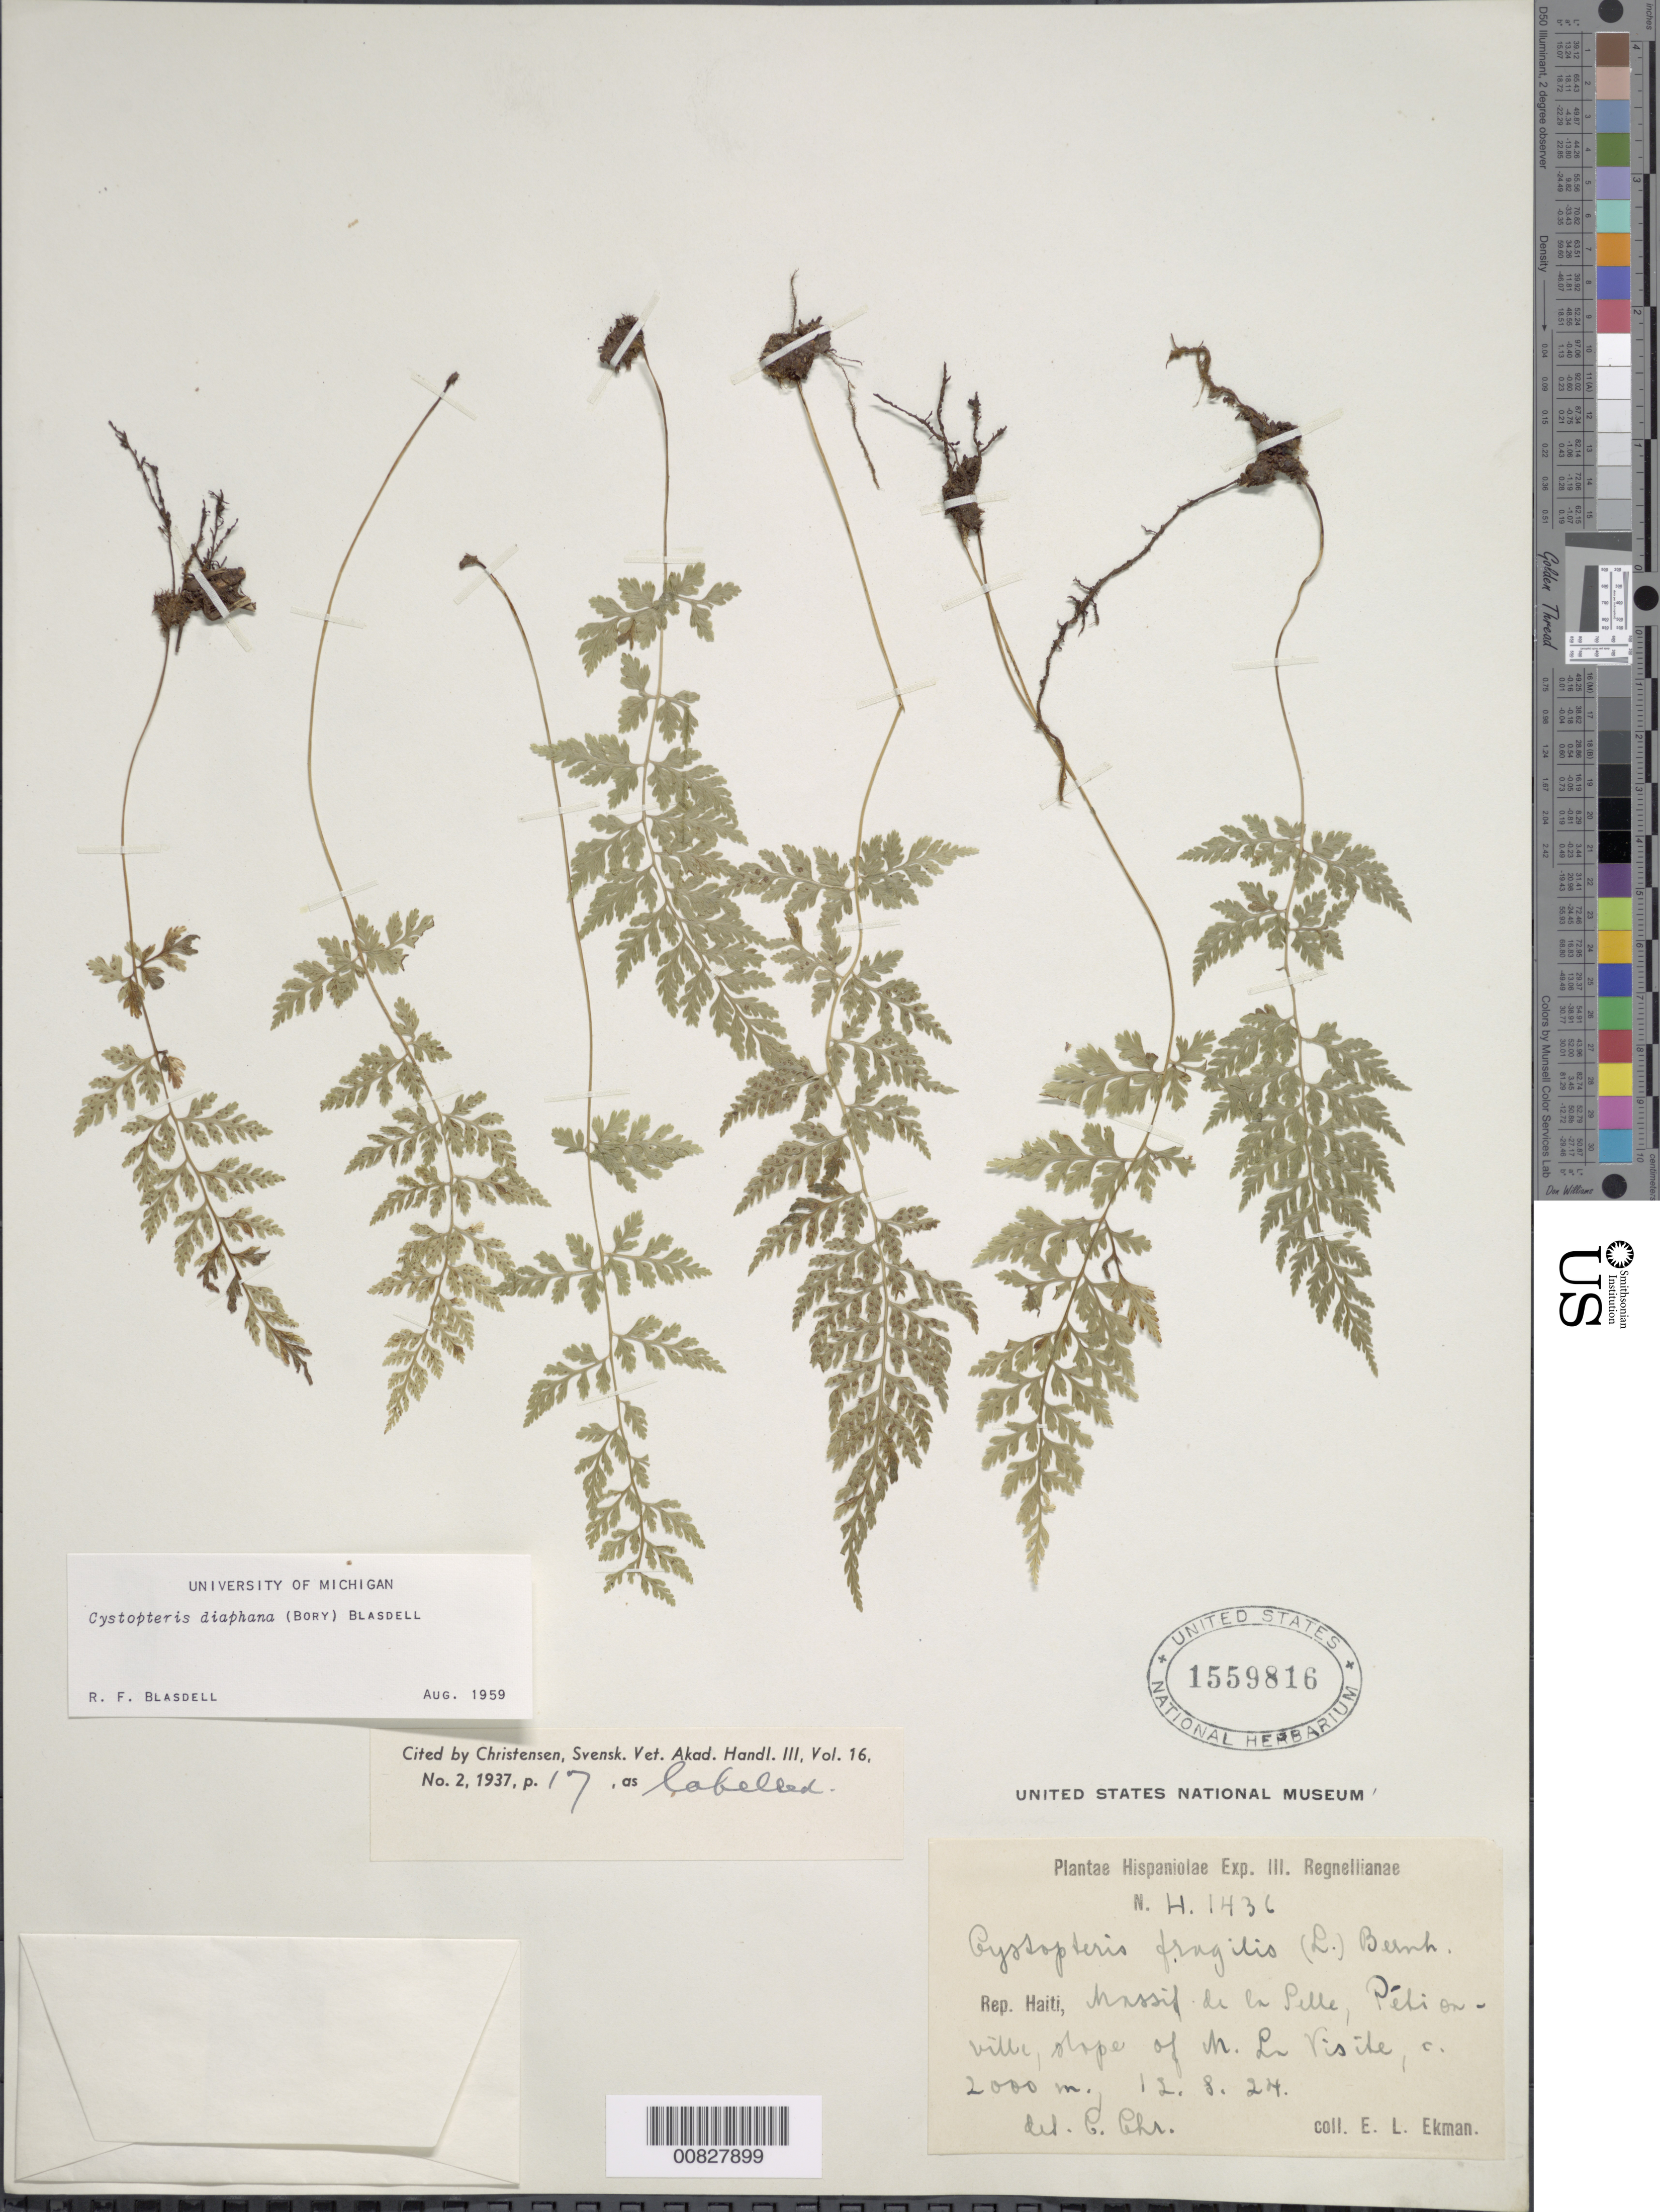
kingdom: Plantae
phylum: Tracheophyta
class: Polypodiopsida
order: Polypodiales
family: Cystopteridaceae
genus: Cystopteris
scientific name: Cystopteris diaphana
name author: (Bory) Blasdell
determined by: Blasdell, R. F.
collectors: E. L. Ekman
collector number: H 1436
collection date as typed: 12 Aug 1924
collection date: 1924-08-12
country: Haiti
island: Hispaniola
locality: Massif de la Selle, Pétionville, M. La Visite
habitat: Mountain slope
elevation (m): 2000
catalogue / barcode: US 1559816